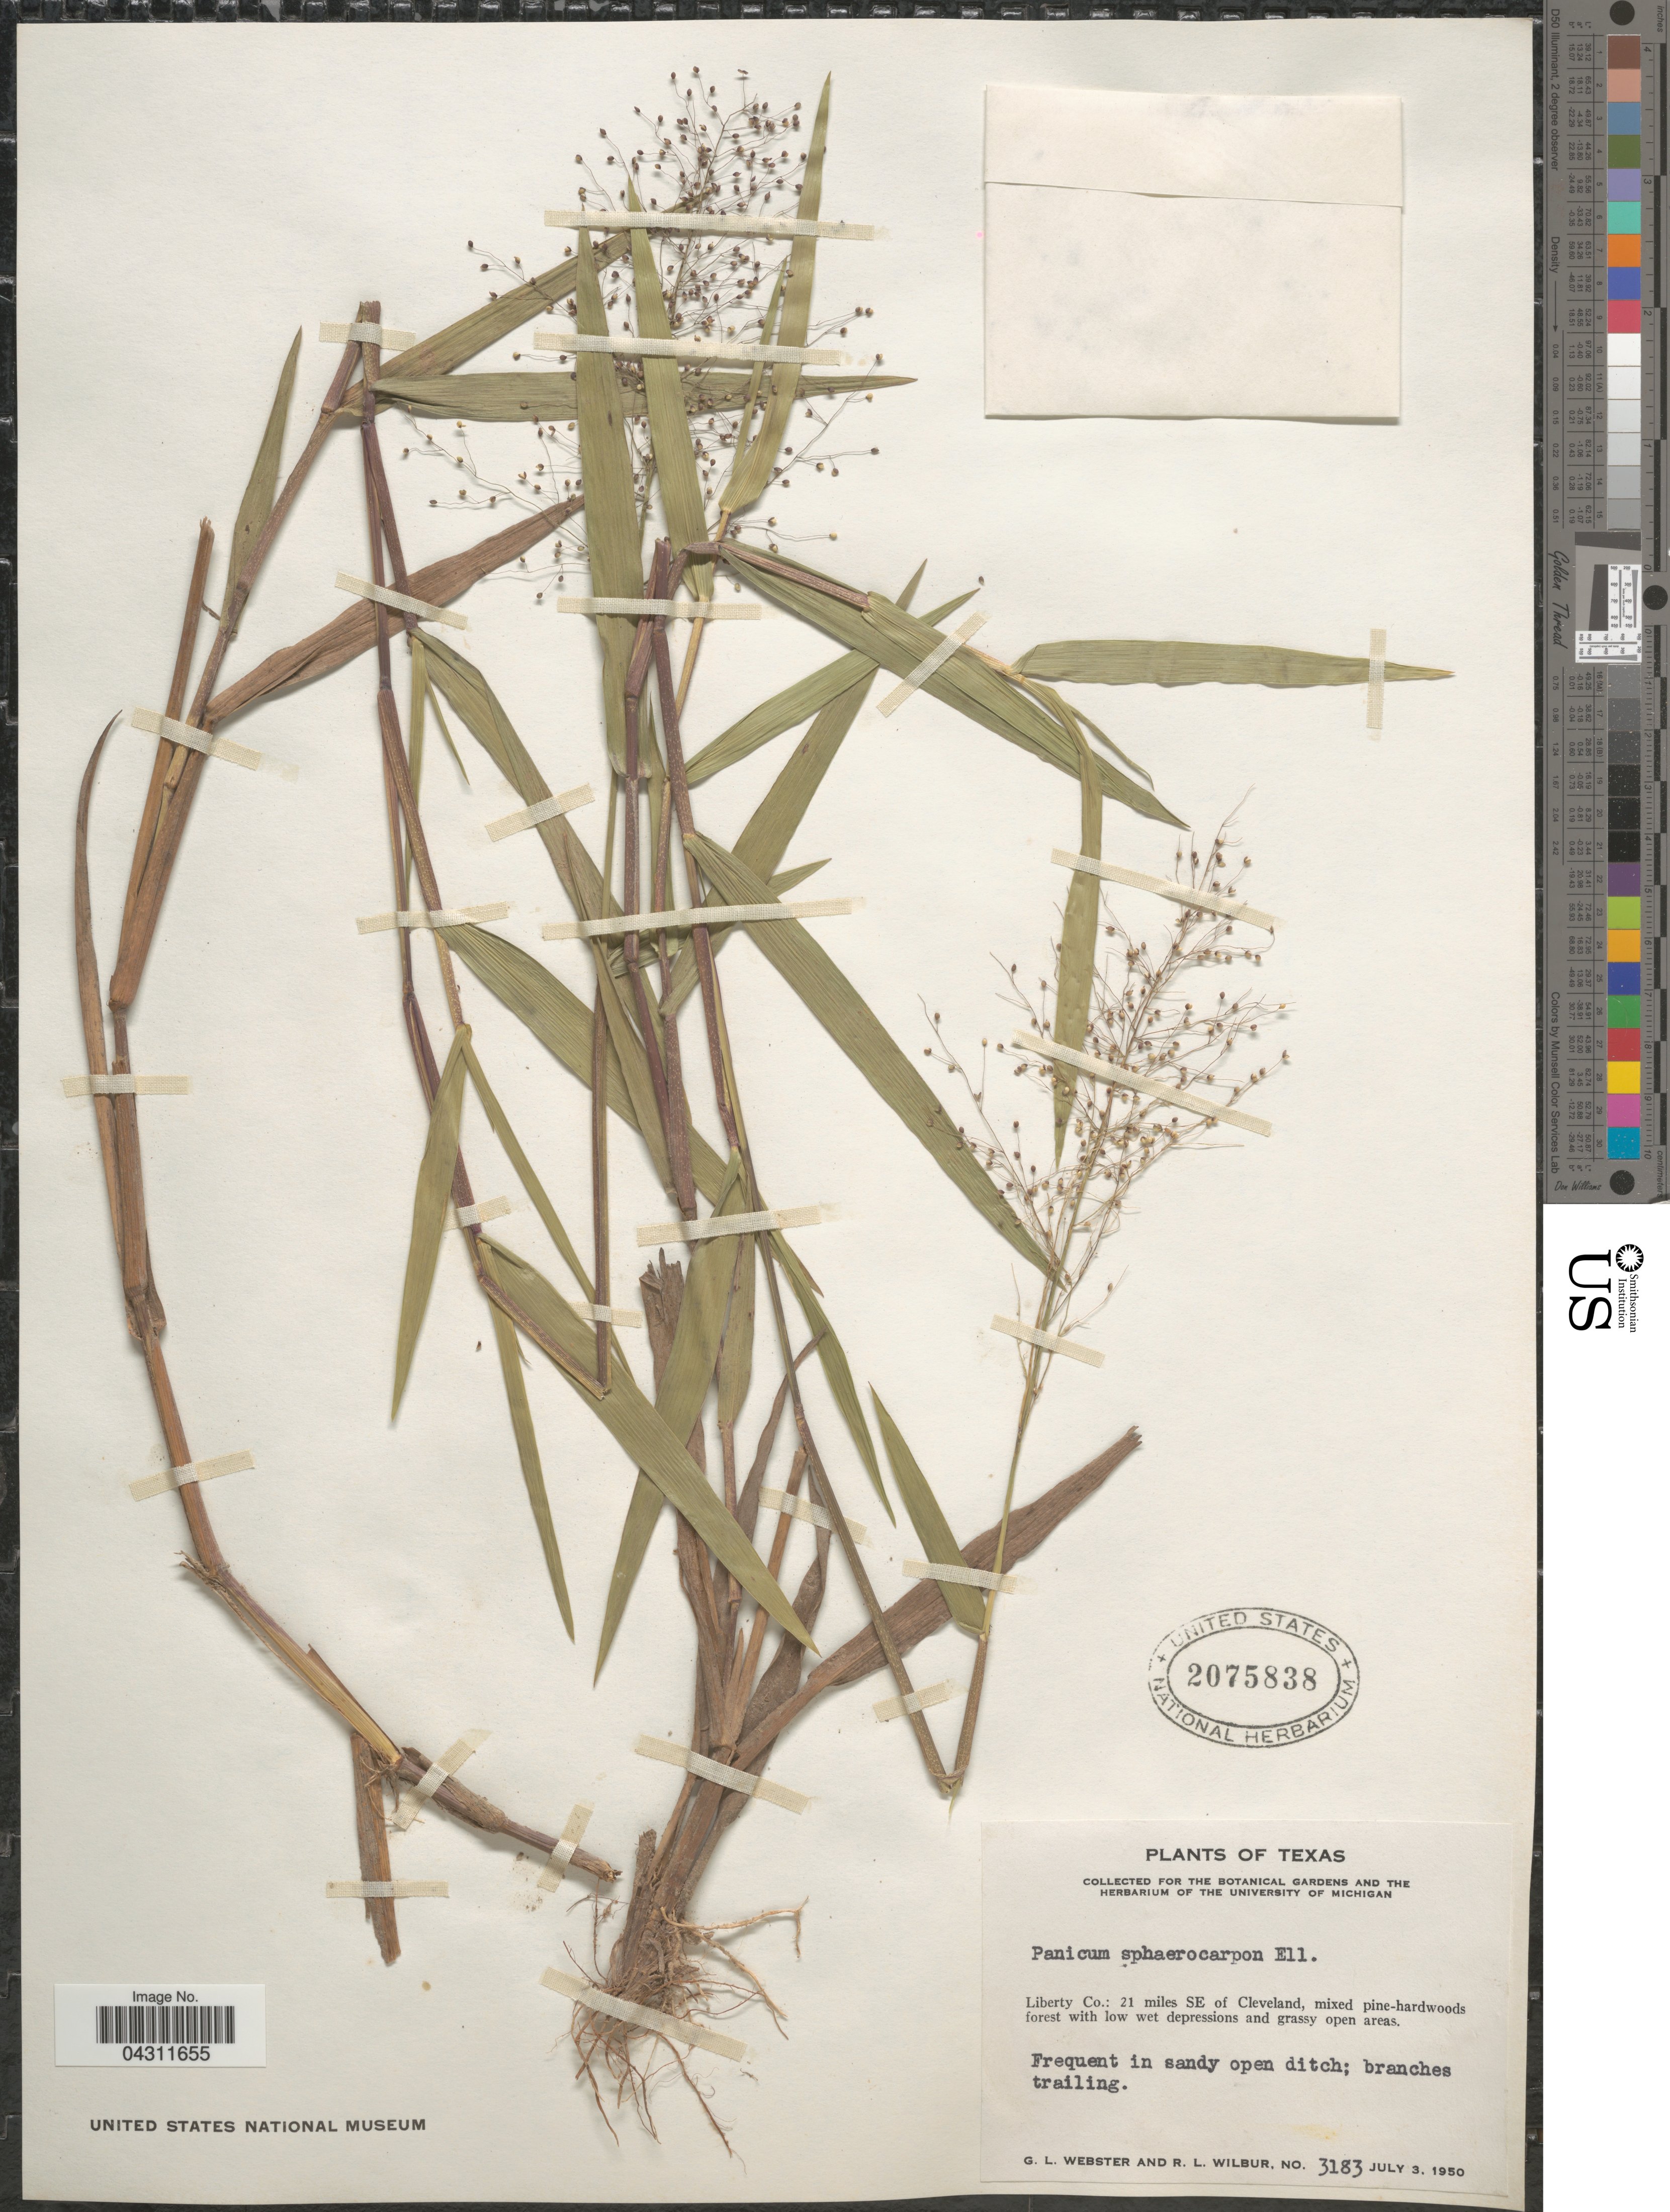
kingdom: Plantae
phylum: Tracheophyta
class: Liliopsida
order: Poales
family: Poaceae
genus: Dichanthelium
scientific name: Dichanthelium strigosum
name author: (Muhl. ex Elliott) Freckmann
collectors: G. L. Webster & R. L. Wilbur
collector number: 3183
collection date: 1950-07-03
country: United States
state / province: Texas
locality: Liberty Co.: 21 miles SE of Cleveland.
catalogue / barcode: US 2075838